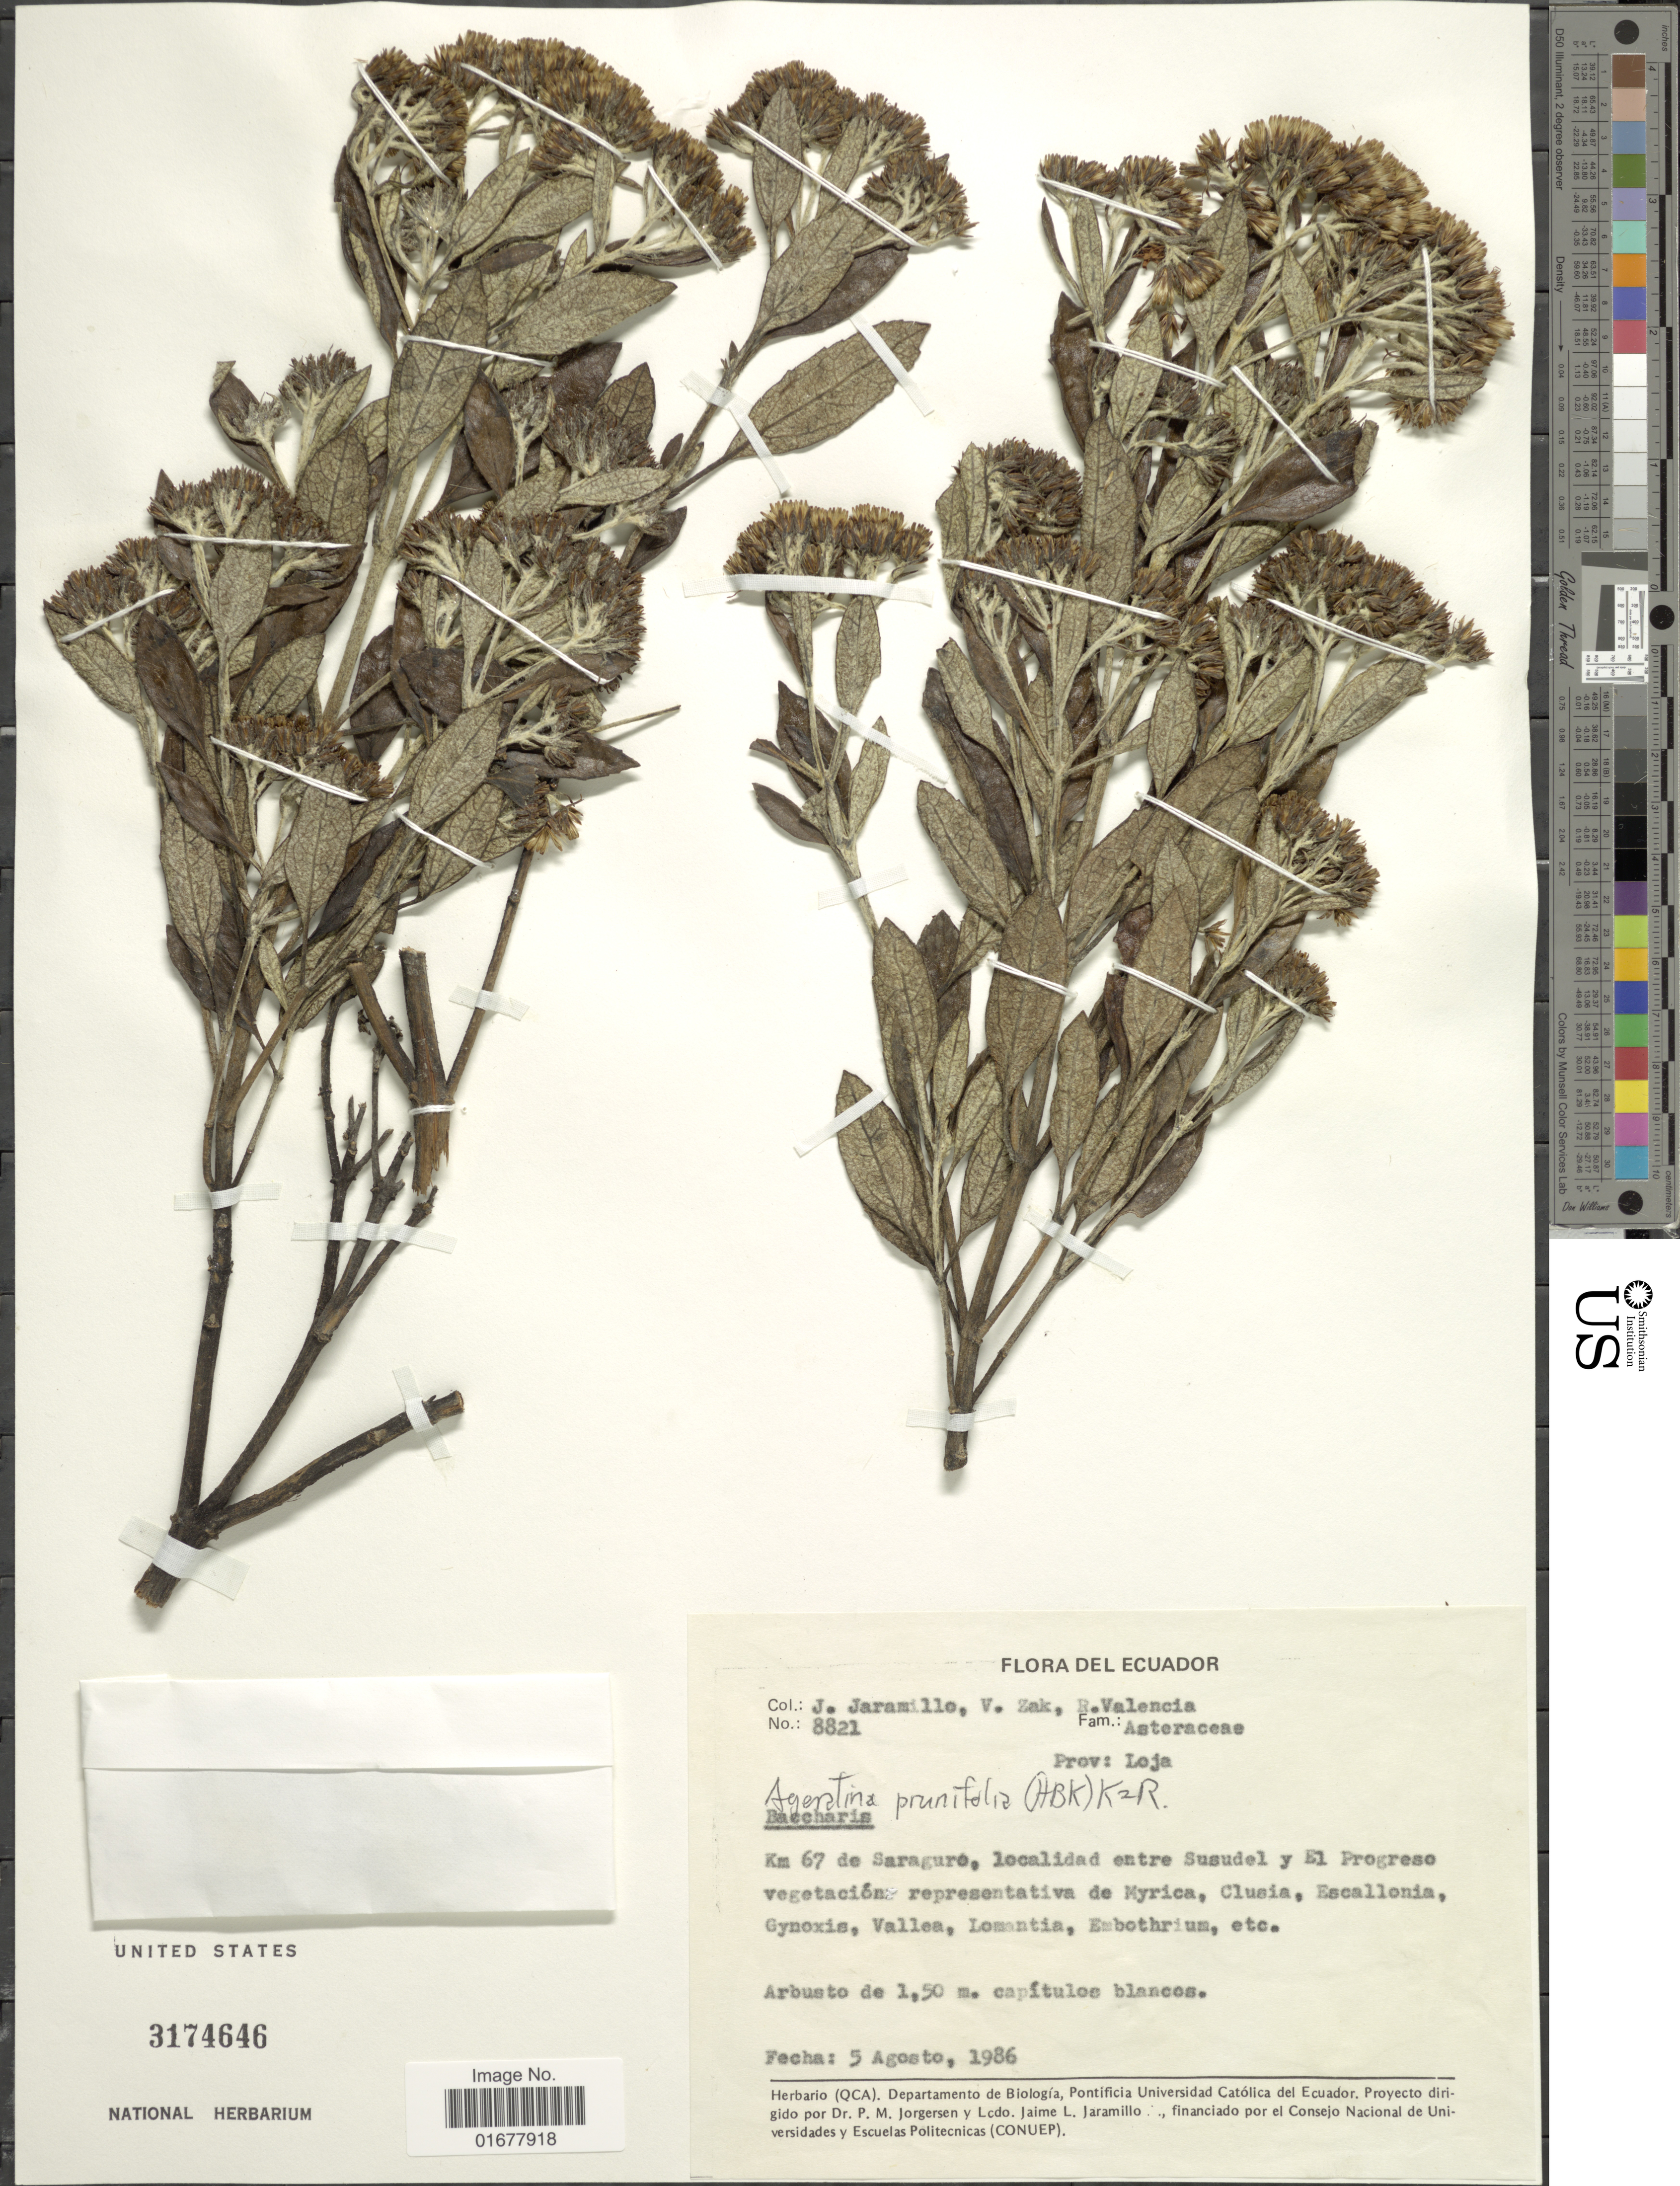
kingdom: Plantae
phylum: Tracheophyta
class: Magnoliopsida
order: Asterales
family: Asteraceae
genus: Ageratina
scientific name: Ageratina prunifolia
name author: (Kunth) R.M. King & H. Rob.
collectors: J. Jaramillo, V. Zak & R. Valencia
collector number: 8821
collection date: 1986-08-05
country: Ecuador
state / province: Loja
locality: Km 67 de Saraguro, localidad entre Susudel yk El Progreso vegetacion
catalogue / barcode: US 3174646